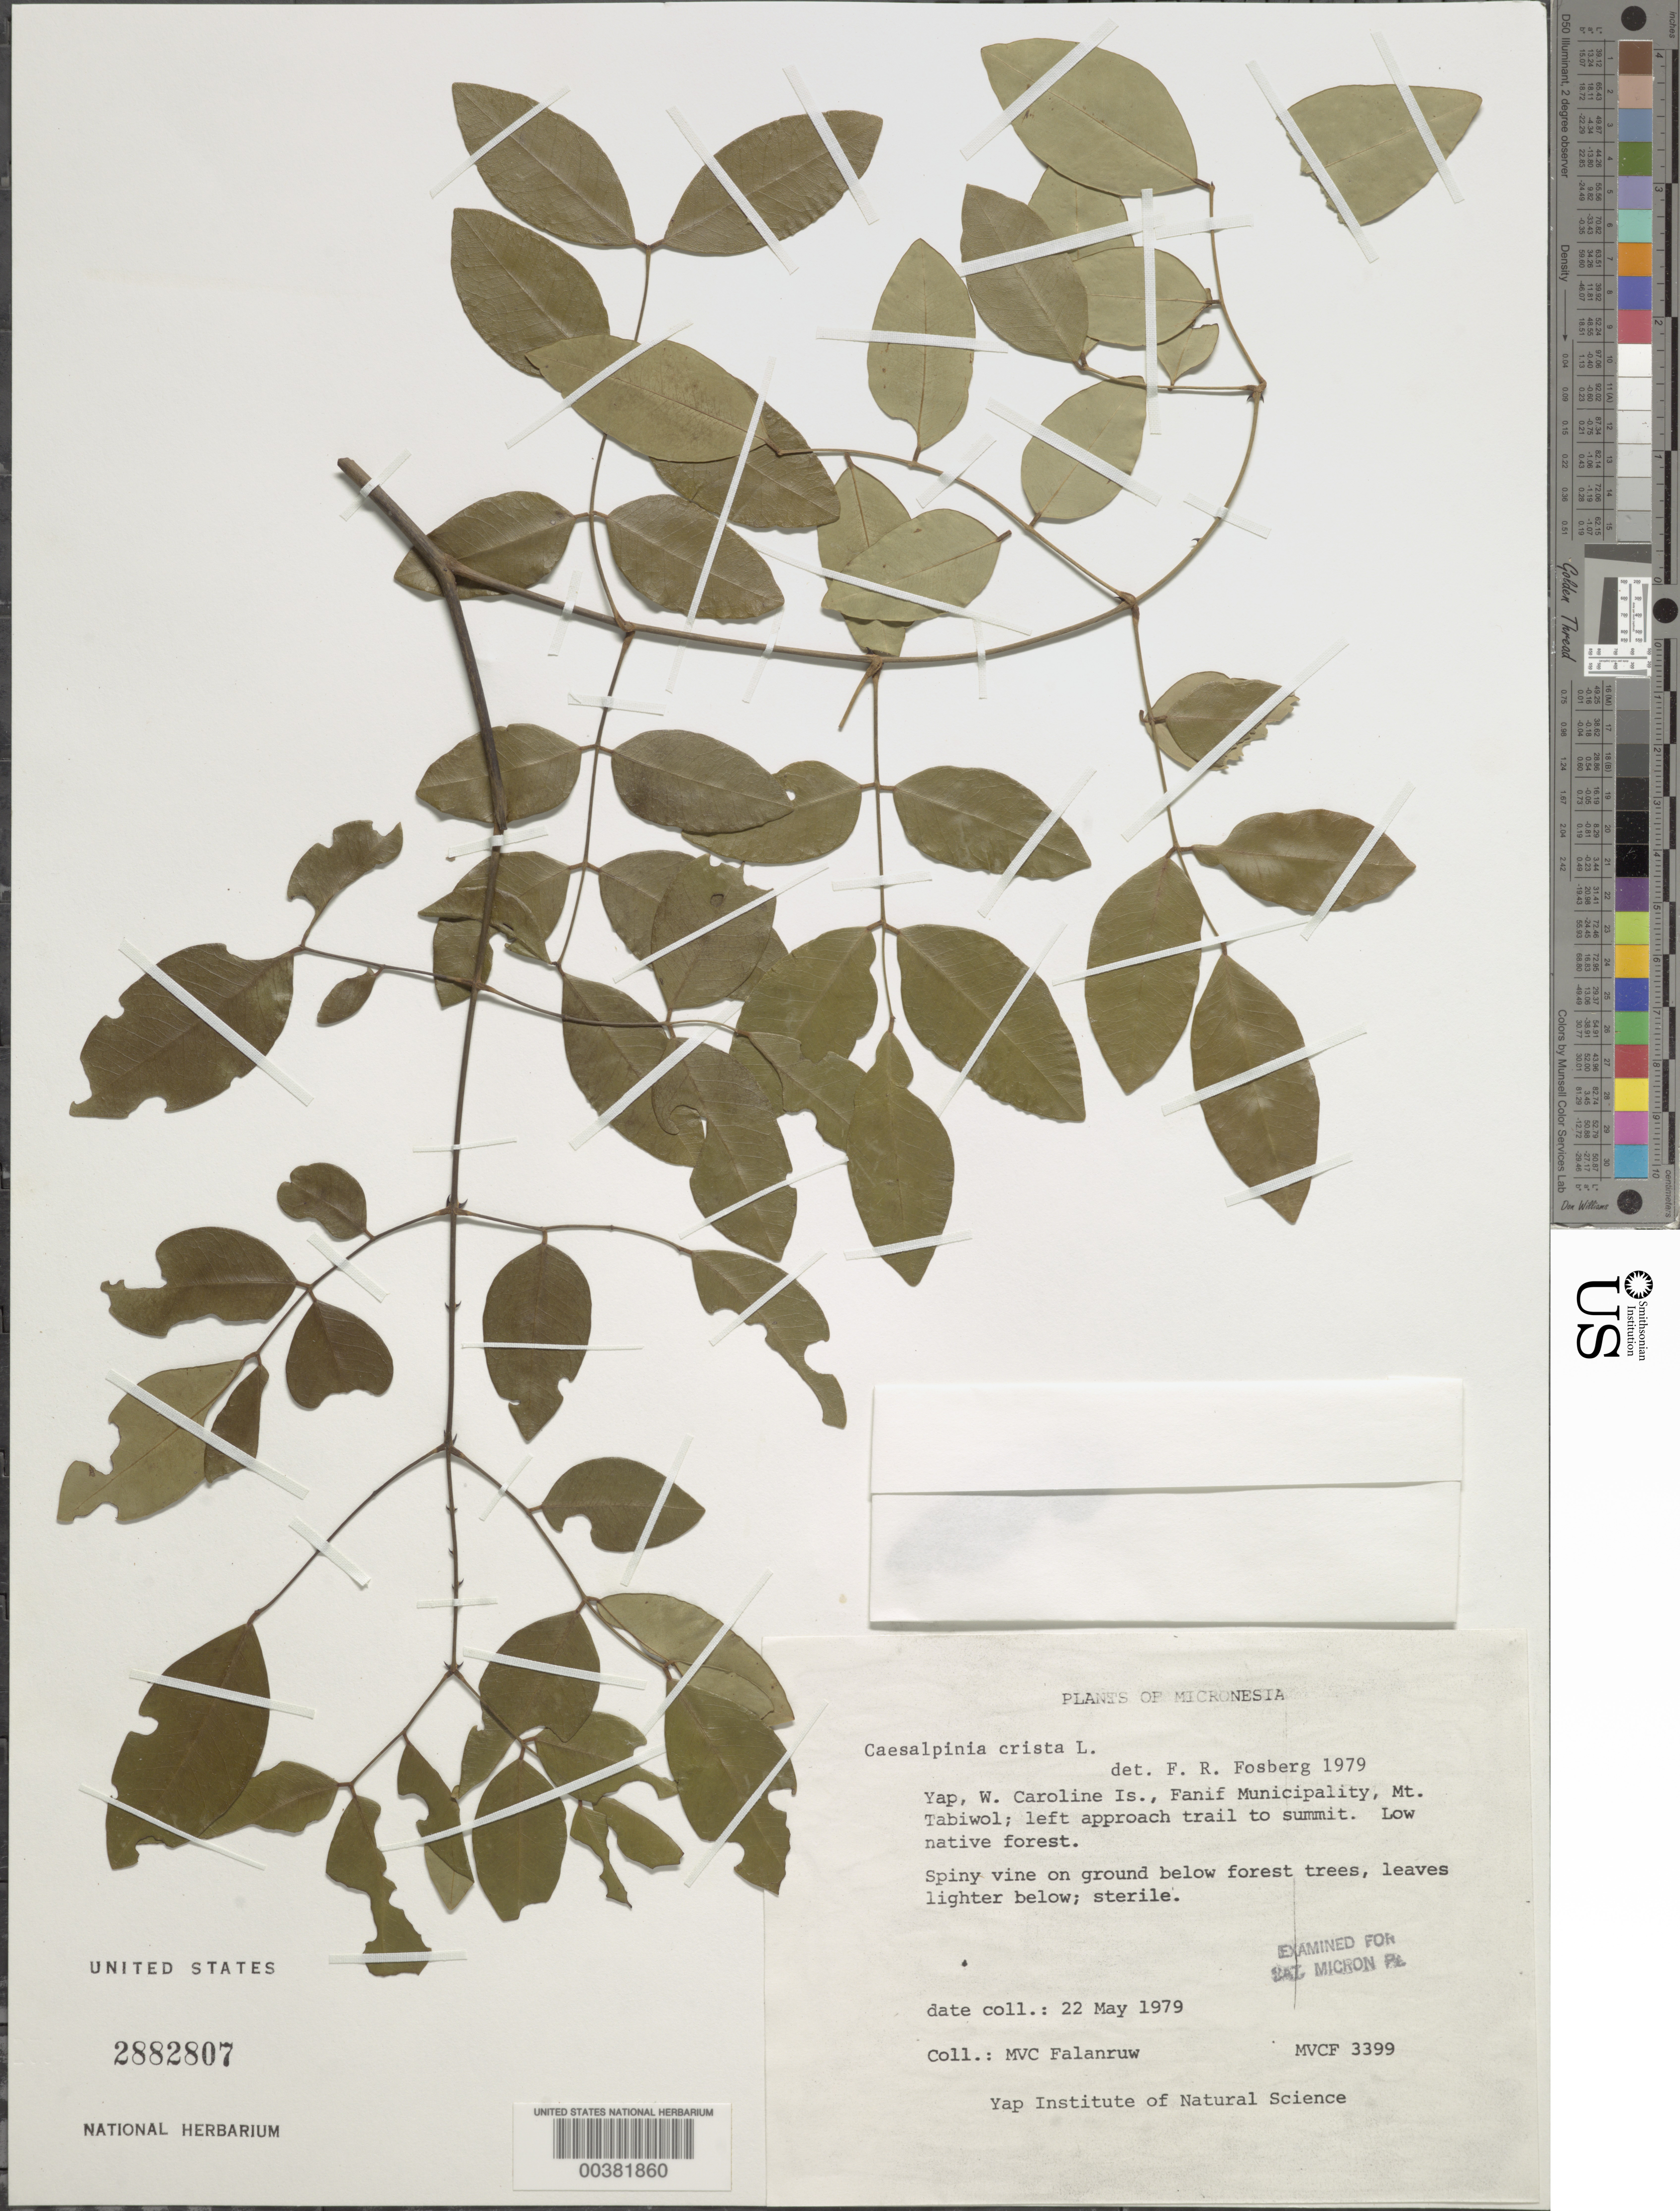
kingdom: Plantae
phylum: Tracheophyta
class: Magnoliopsida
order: Fabales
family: Fabaceae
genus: Ticanto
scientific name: Ticanto crista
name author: (L.) R. Clark & Gagnon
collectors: M. V. Falanruw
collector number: Mvcf 3399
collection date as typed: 22 May 1979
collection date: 1979-05-22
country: Micronesia, Federated States of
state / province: Yap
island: Yap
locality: Mt. Tabiwol; left approach trail to summit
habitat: Low native forest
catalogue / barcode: US 2882807